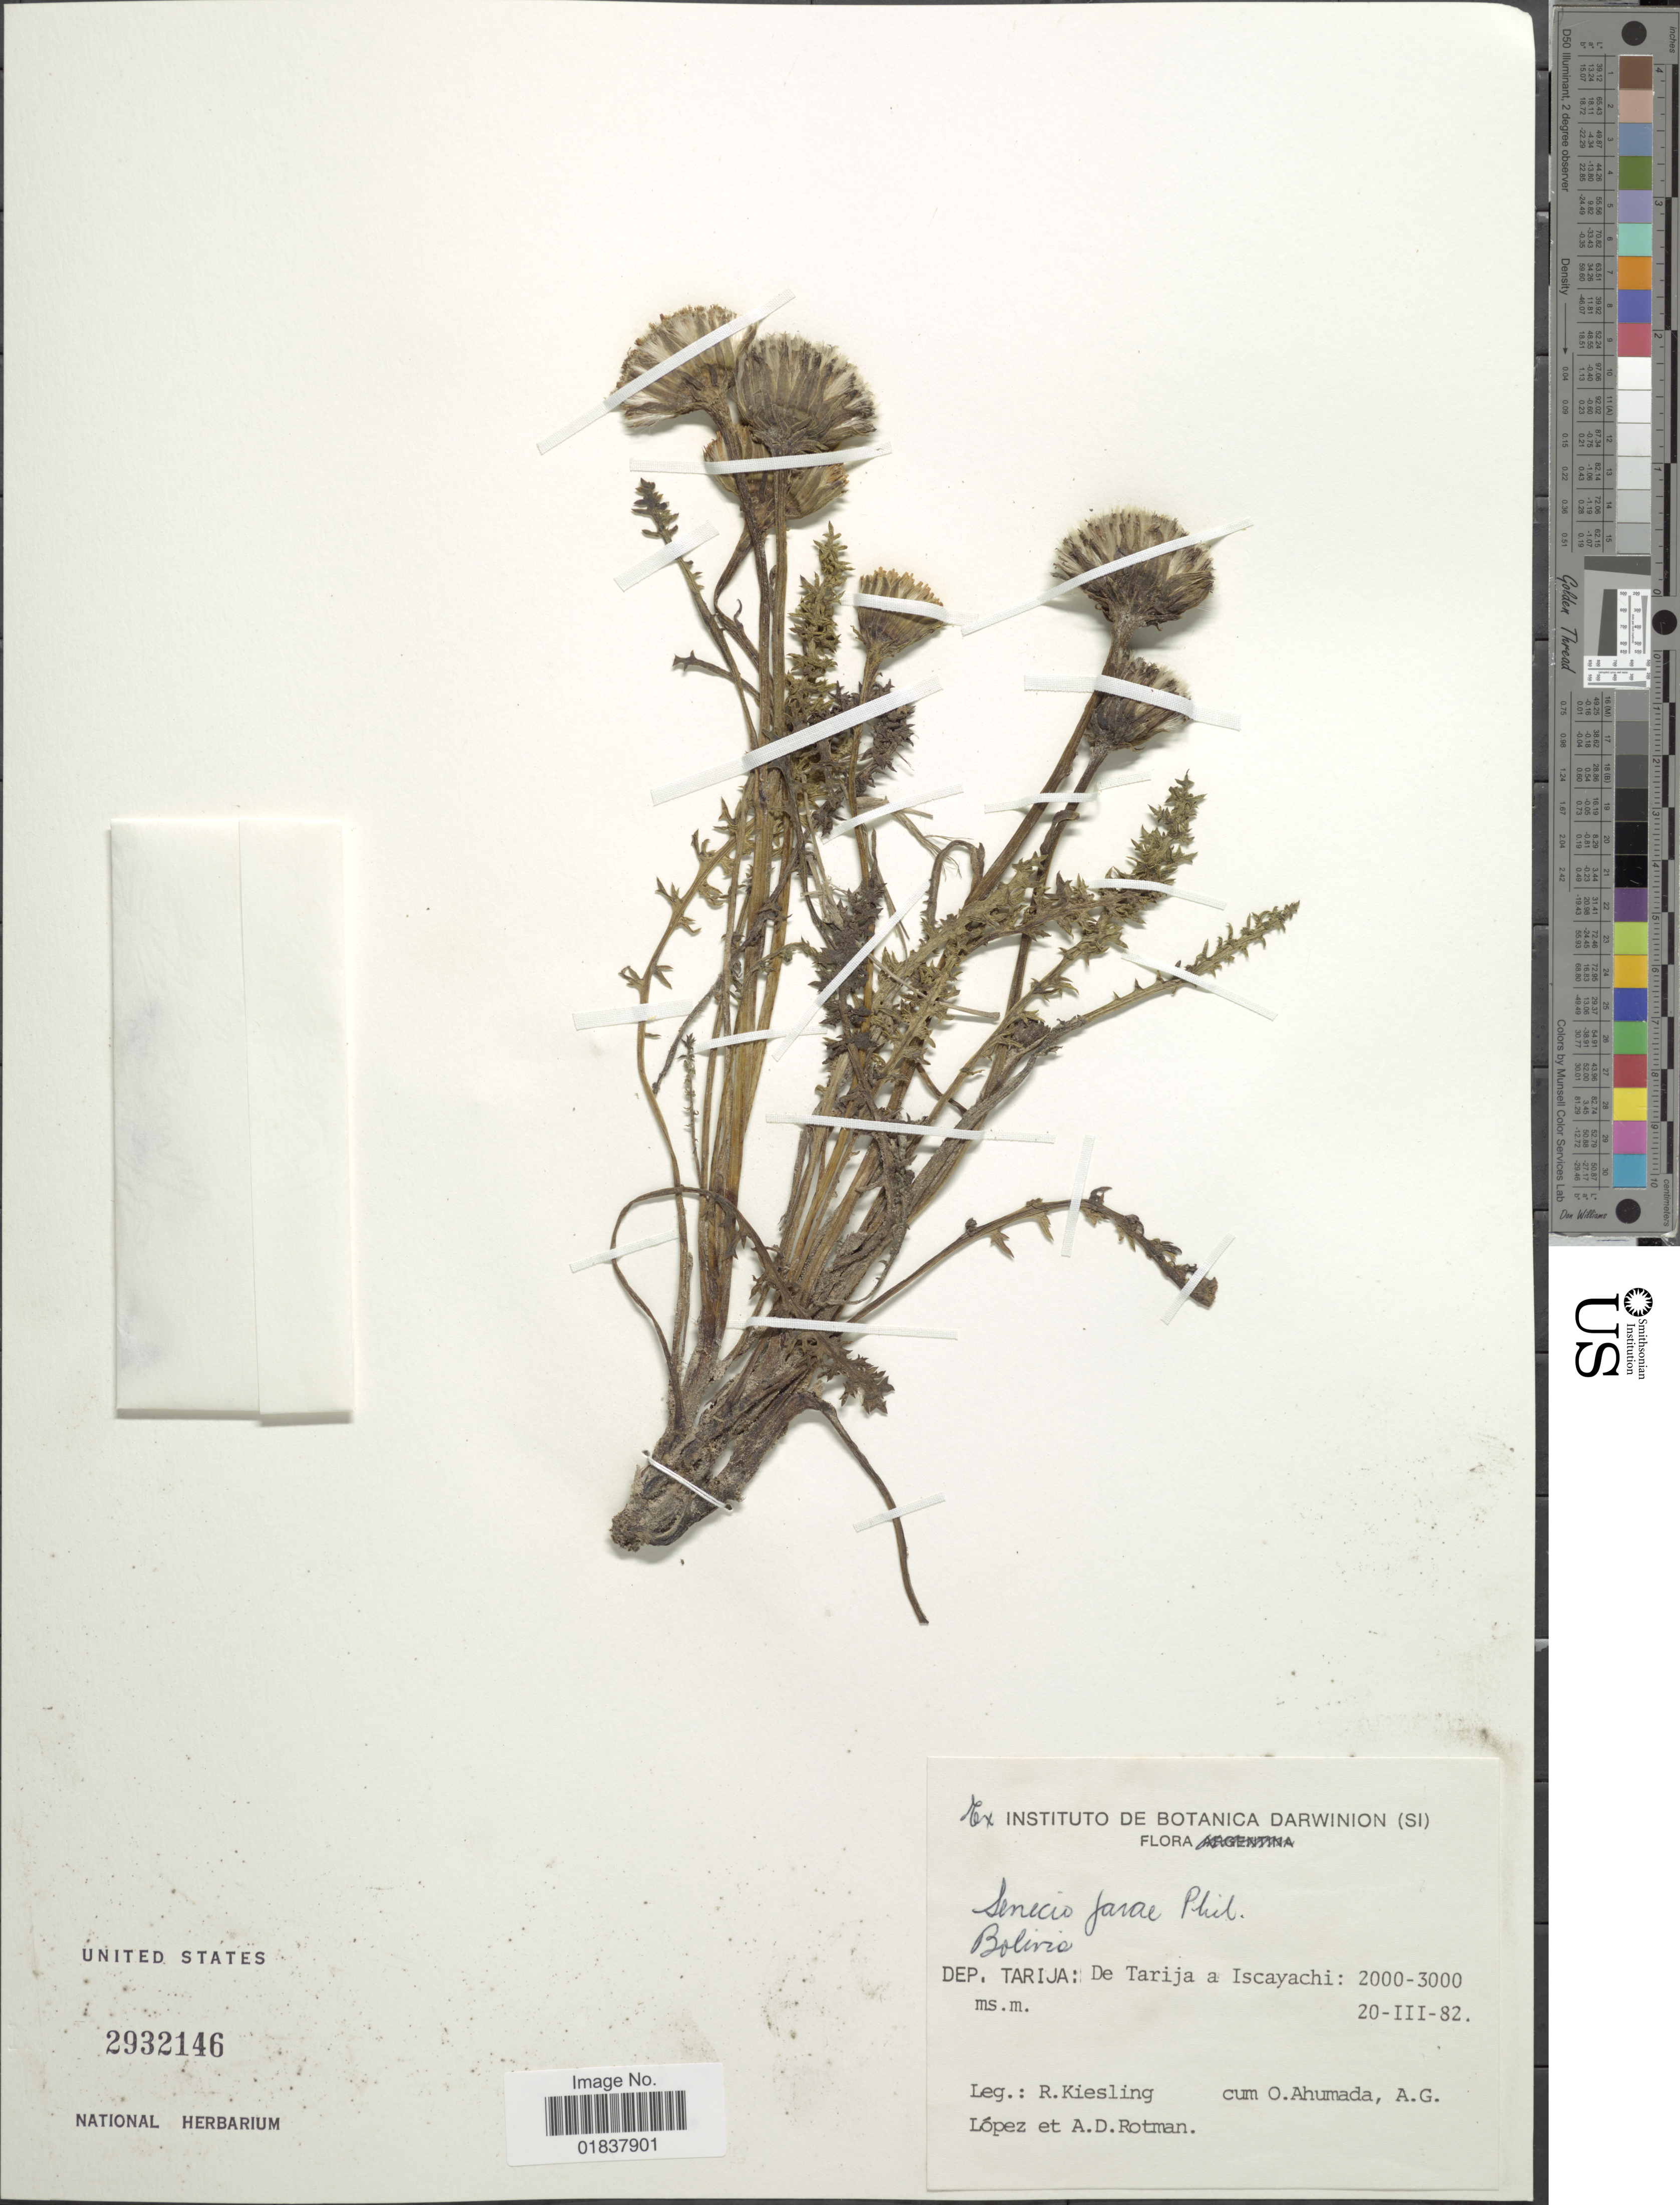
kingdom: Plantae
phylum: Tracheophyta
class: Magnoliopsida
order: Asterales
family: Asteraceae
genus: Senecio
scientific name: Senecio jarae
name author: Phil.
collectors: R. Kiesling, O. Ahumada, A. G. Lopez & A. D. Rotman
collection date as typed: Transcribed d/m/y: 20/3/82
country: Bolivia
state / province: Tarija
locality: De Tarija a Iscayachi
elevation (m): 2000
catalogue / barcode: US 2932146